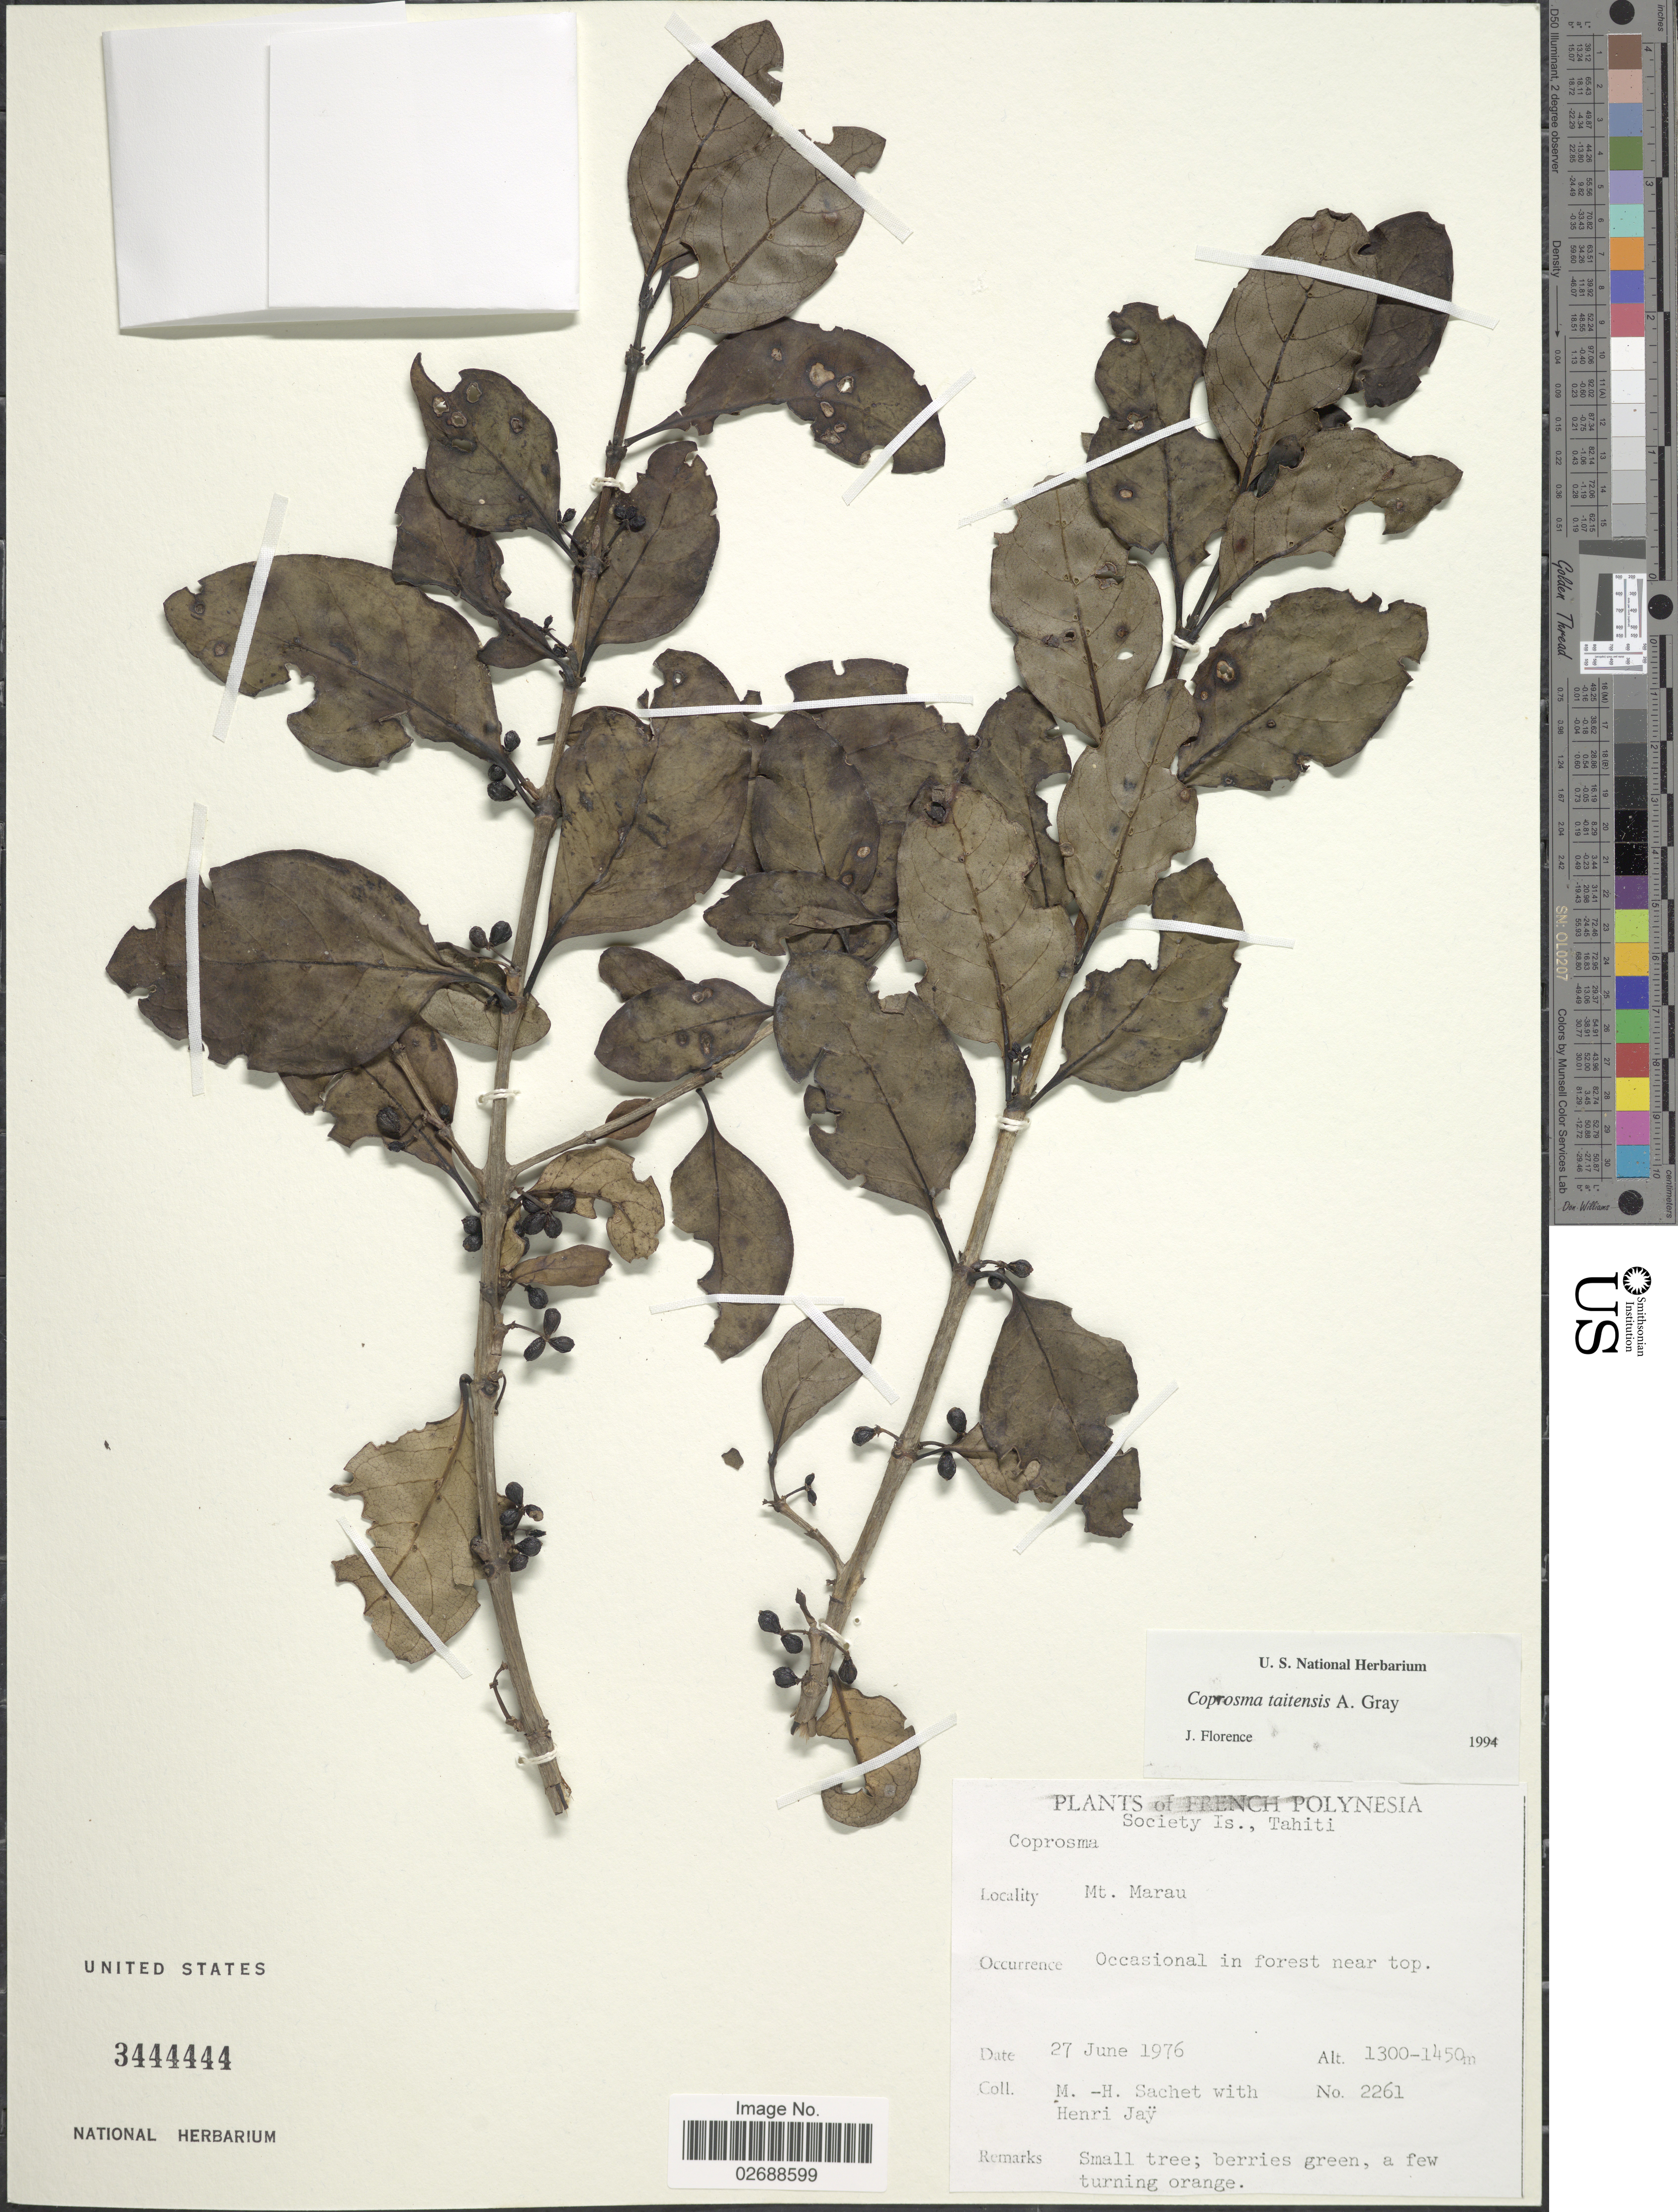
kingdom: Plantae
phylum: Tracheophyta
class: Magnoliopsida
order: Gentianales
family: Rubiaceae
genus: Coprosma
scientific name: Coprosma tahitensis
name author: A. Gray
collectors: M.-H. Sachet & H. Jay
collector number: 2261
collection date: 1976-06-27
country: French Polynesia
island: Tahiti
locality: Society Is., Tahiti. Mt. Marau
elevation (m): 1300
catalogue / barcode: US 3444444